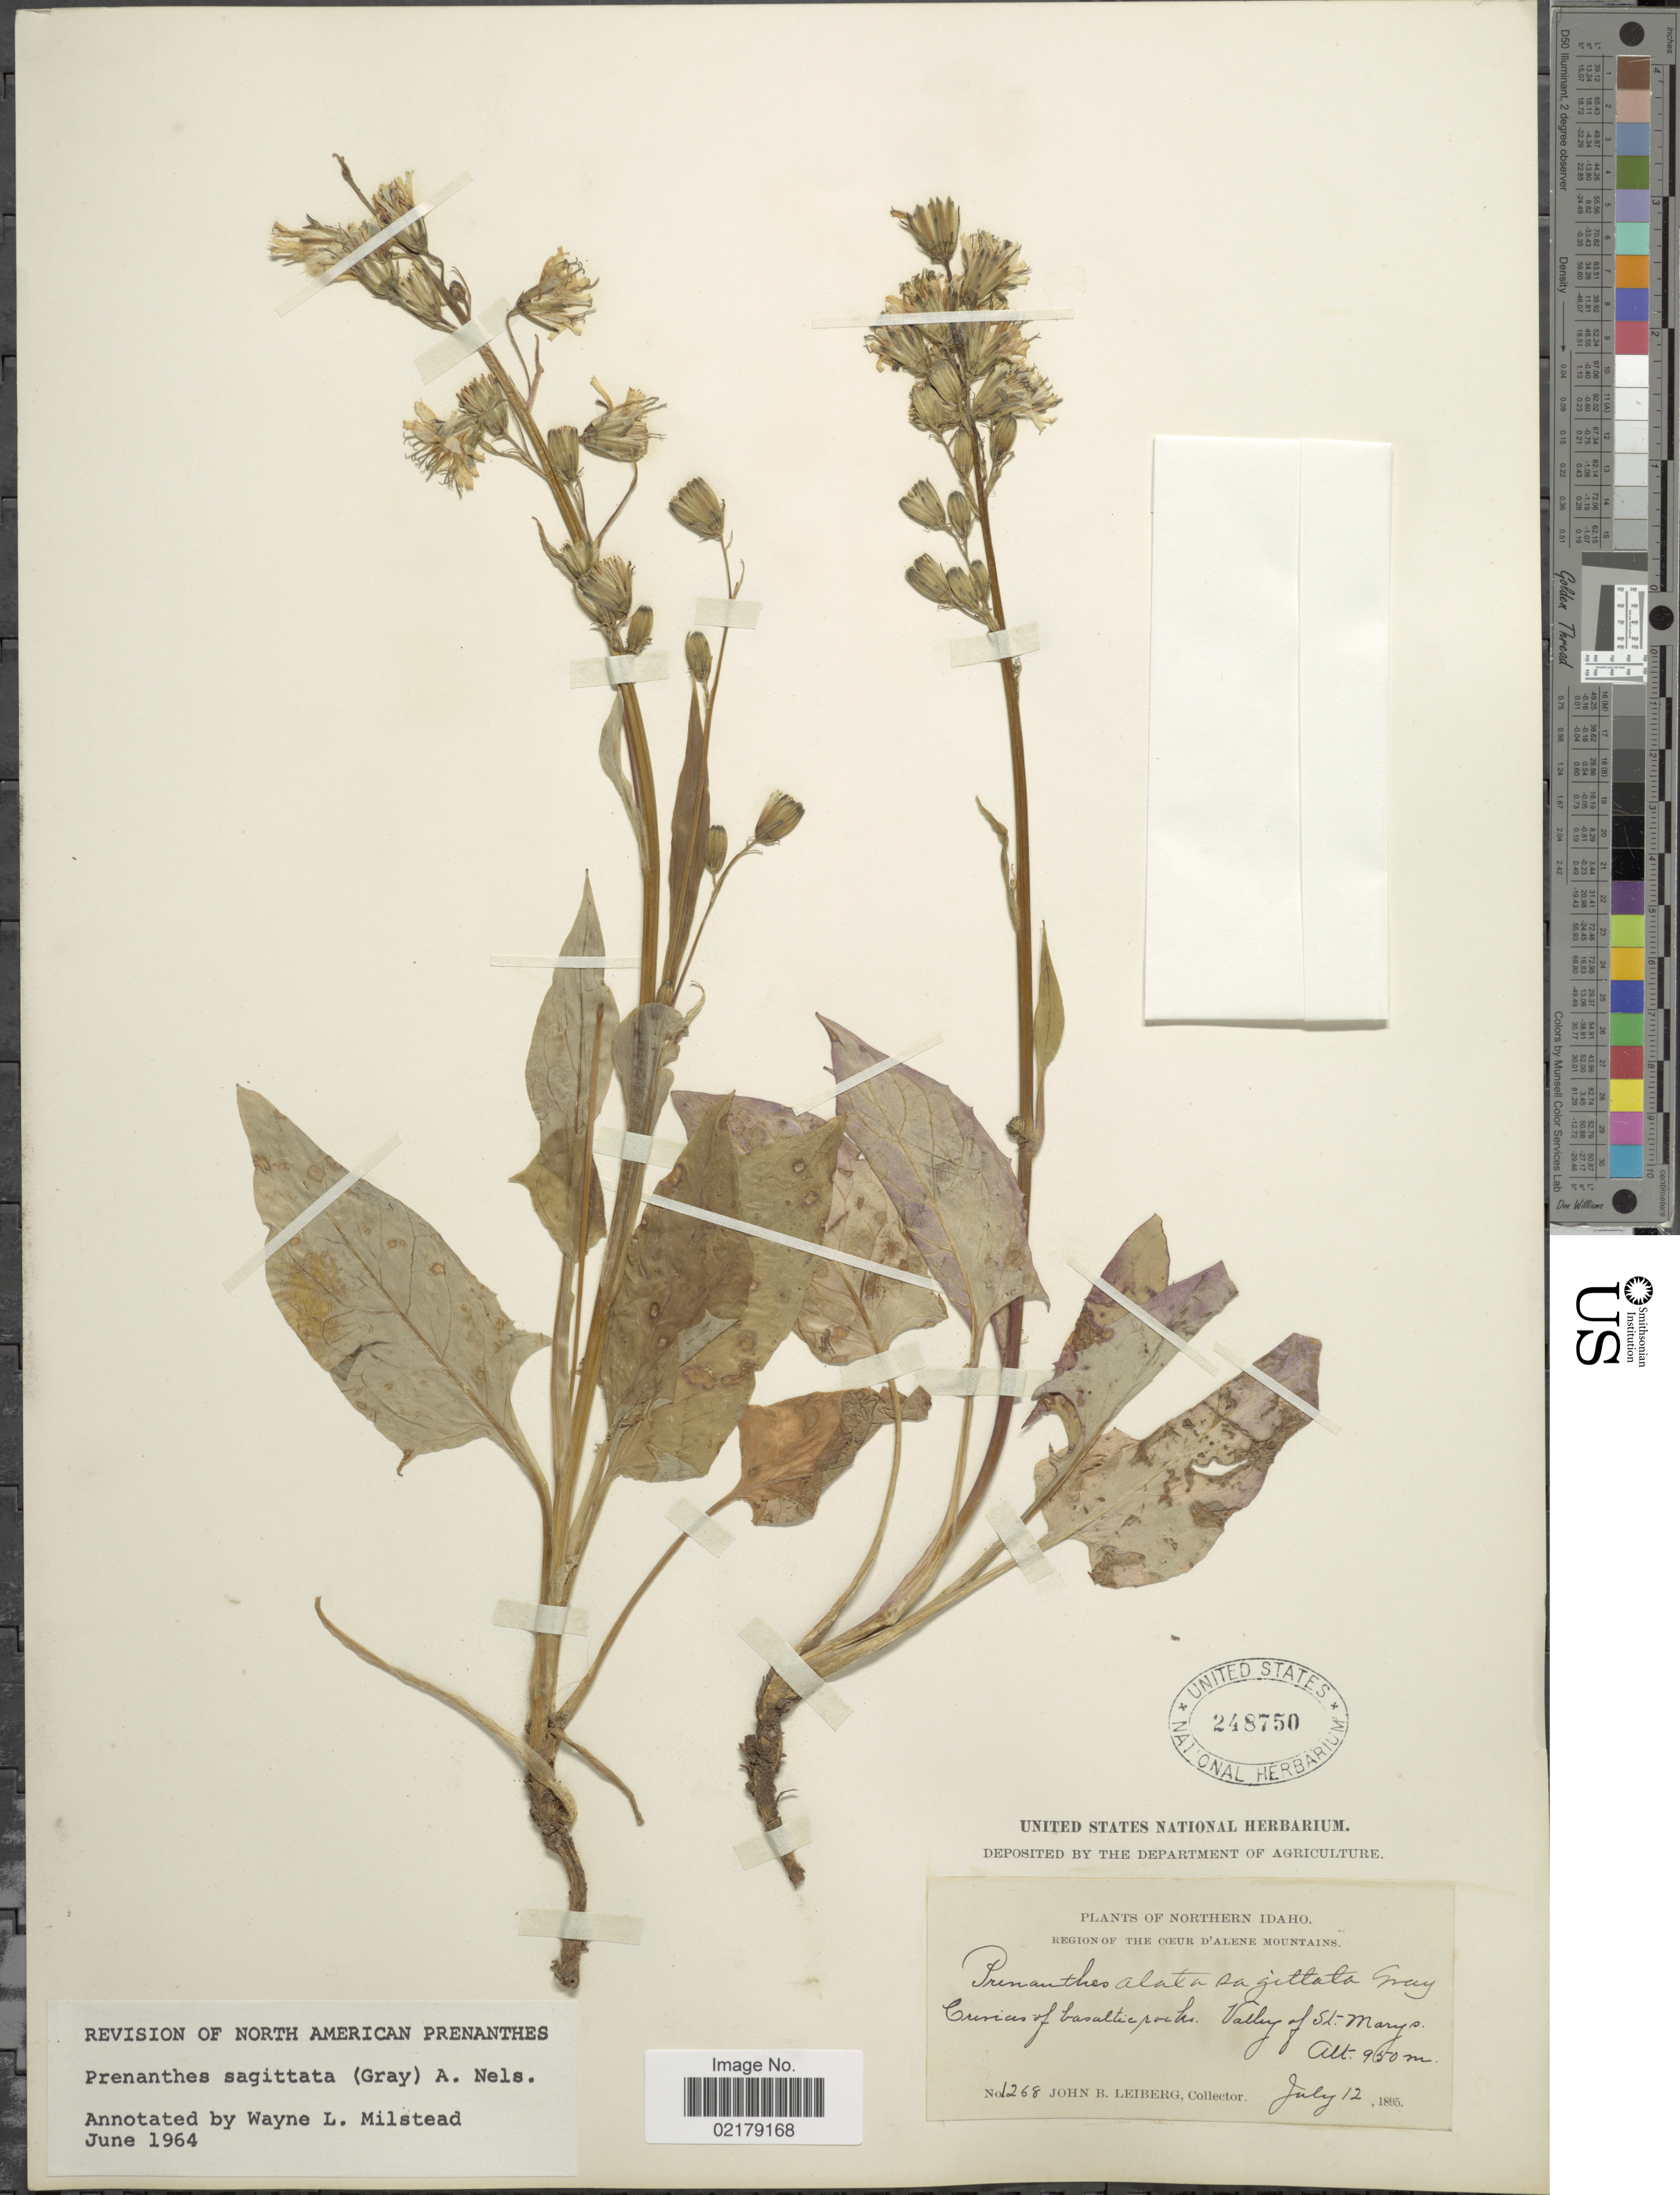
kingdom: Plantae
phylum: Tracheophyta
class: Magnoliopsida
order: Asterales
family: Asteraceae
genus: Nabalus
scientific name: Nabalus sagittatus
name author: (A. Gray) Rydb.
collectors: J. B. Leiberg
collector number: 1268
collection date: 1895-07-12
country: United States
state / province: Idaho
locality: Northern Idaho, Crevices of basaltic rocks. Valley of St Marys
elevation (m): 950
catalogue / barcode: US 248750